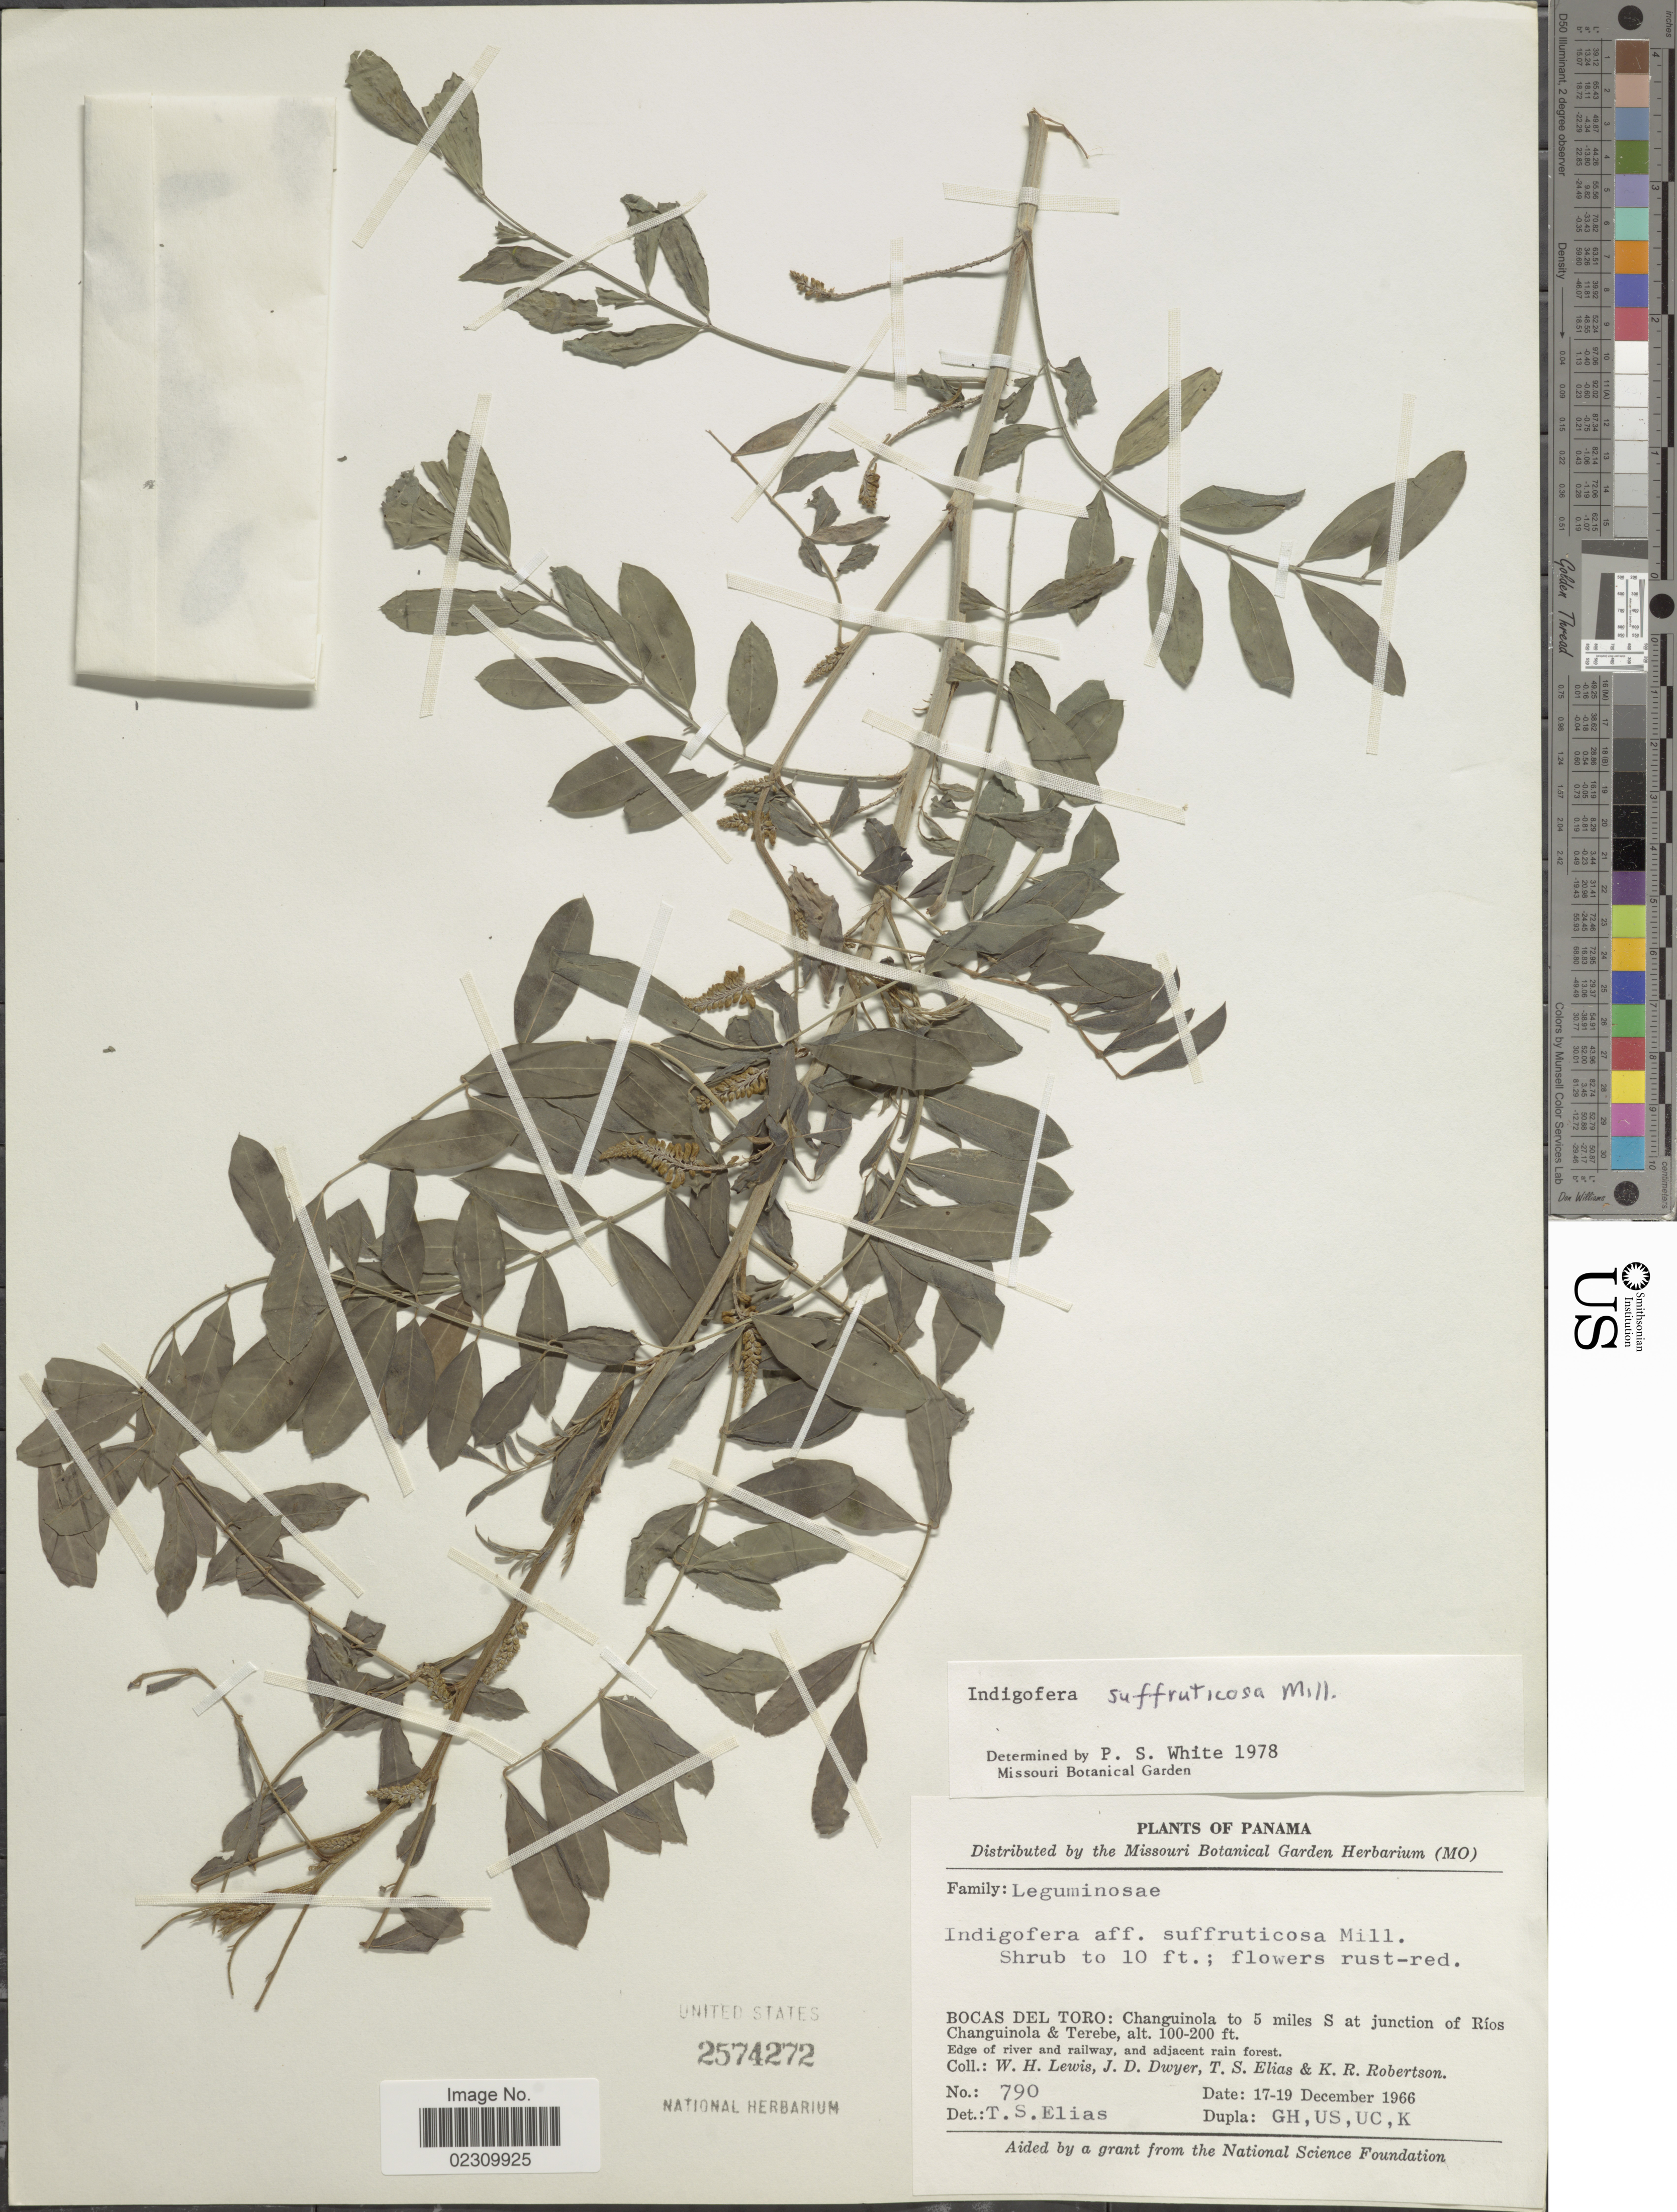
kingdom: Plantae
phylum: Tracheophyta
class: Magnoliopsida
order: Fabales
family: Fabaceae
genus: Indigofera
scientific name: Indigofera suffruticosa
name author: Mill.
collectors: W. H. Lewis, J. D. Dwyer, T. S. Elias & K. Robertson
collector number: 790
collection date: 1966-12-17/1966-12-19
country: Panama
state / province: Bocas del Toro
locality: Chanquinola to 5 miles S at junction of Rios Changuinola & Terebe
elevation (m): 30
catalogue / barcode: US 2574272